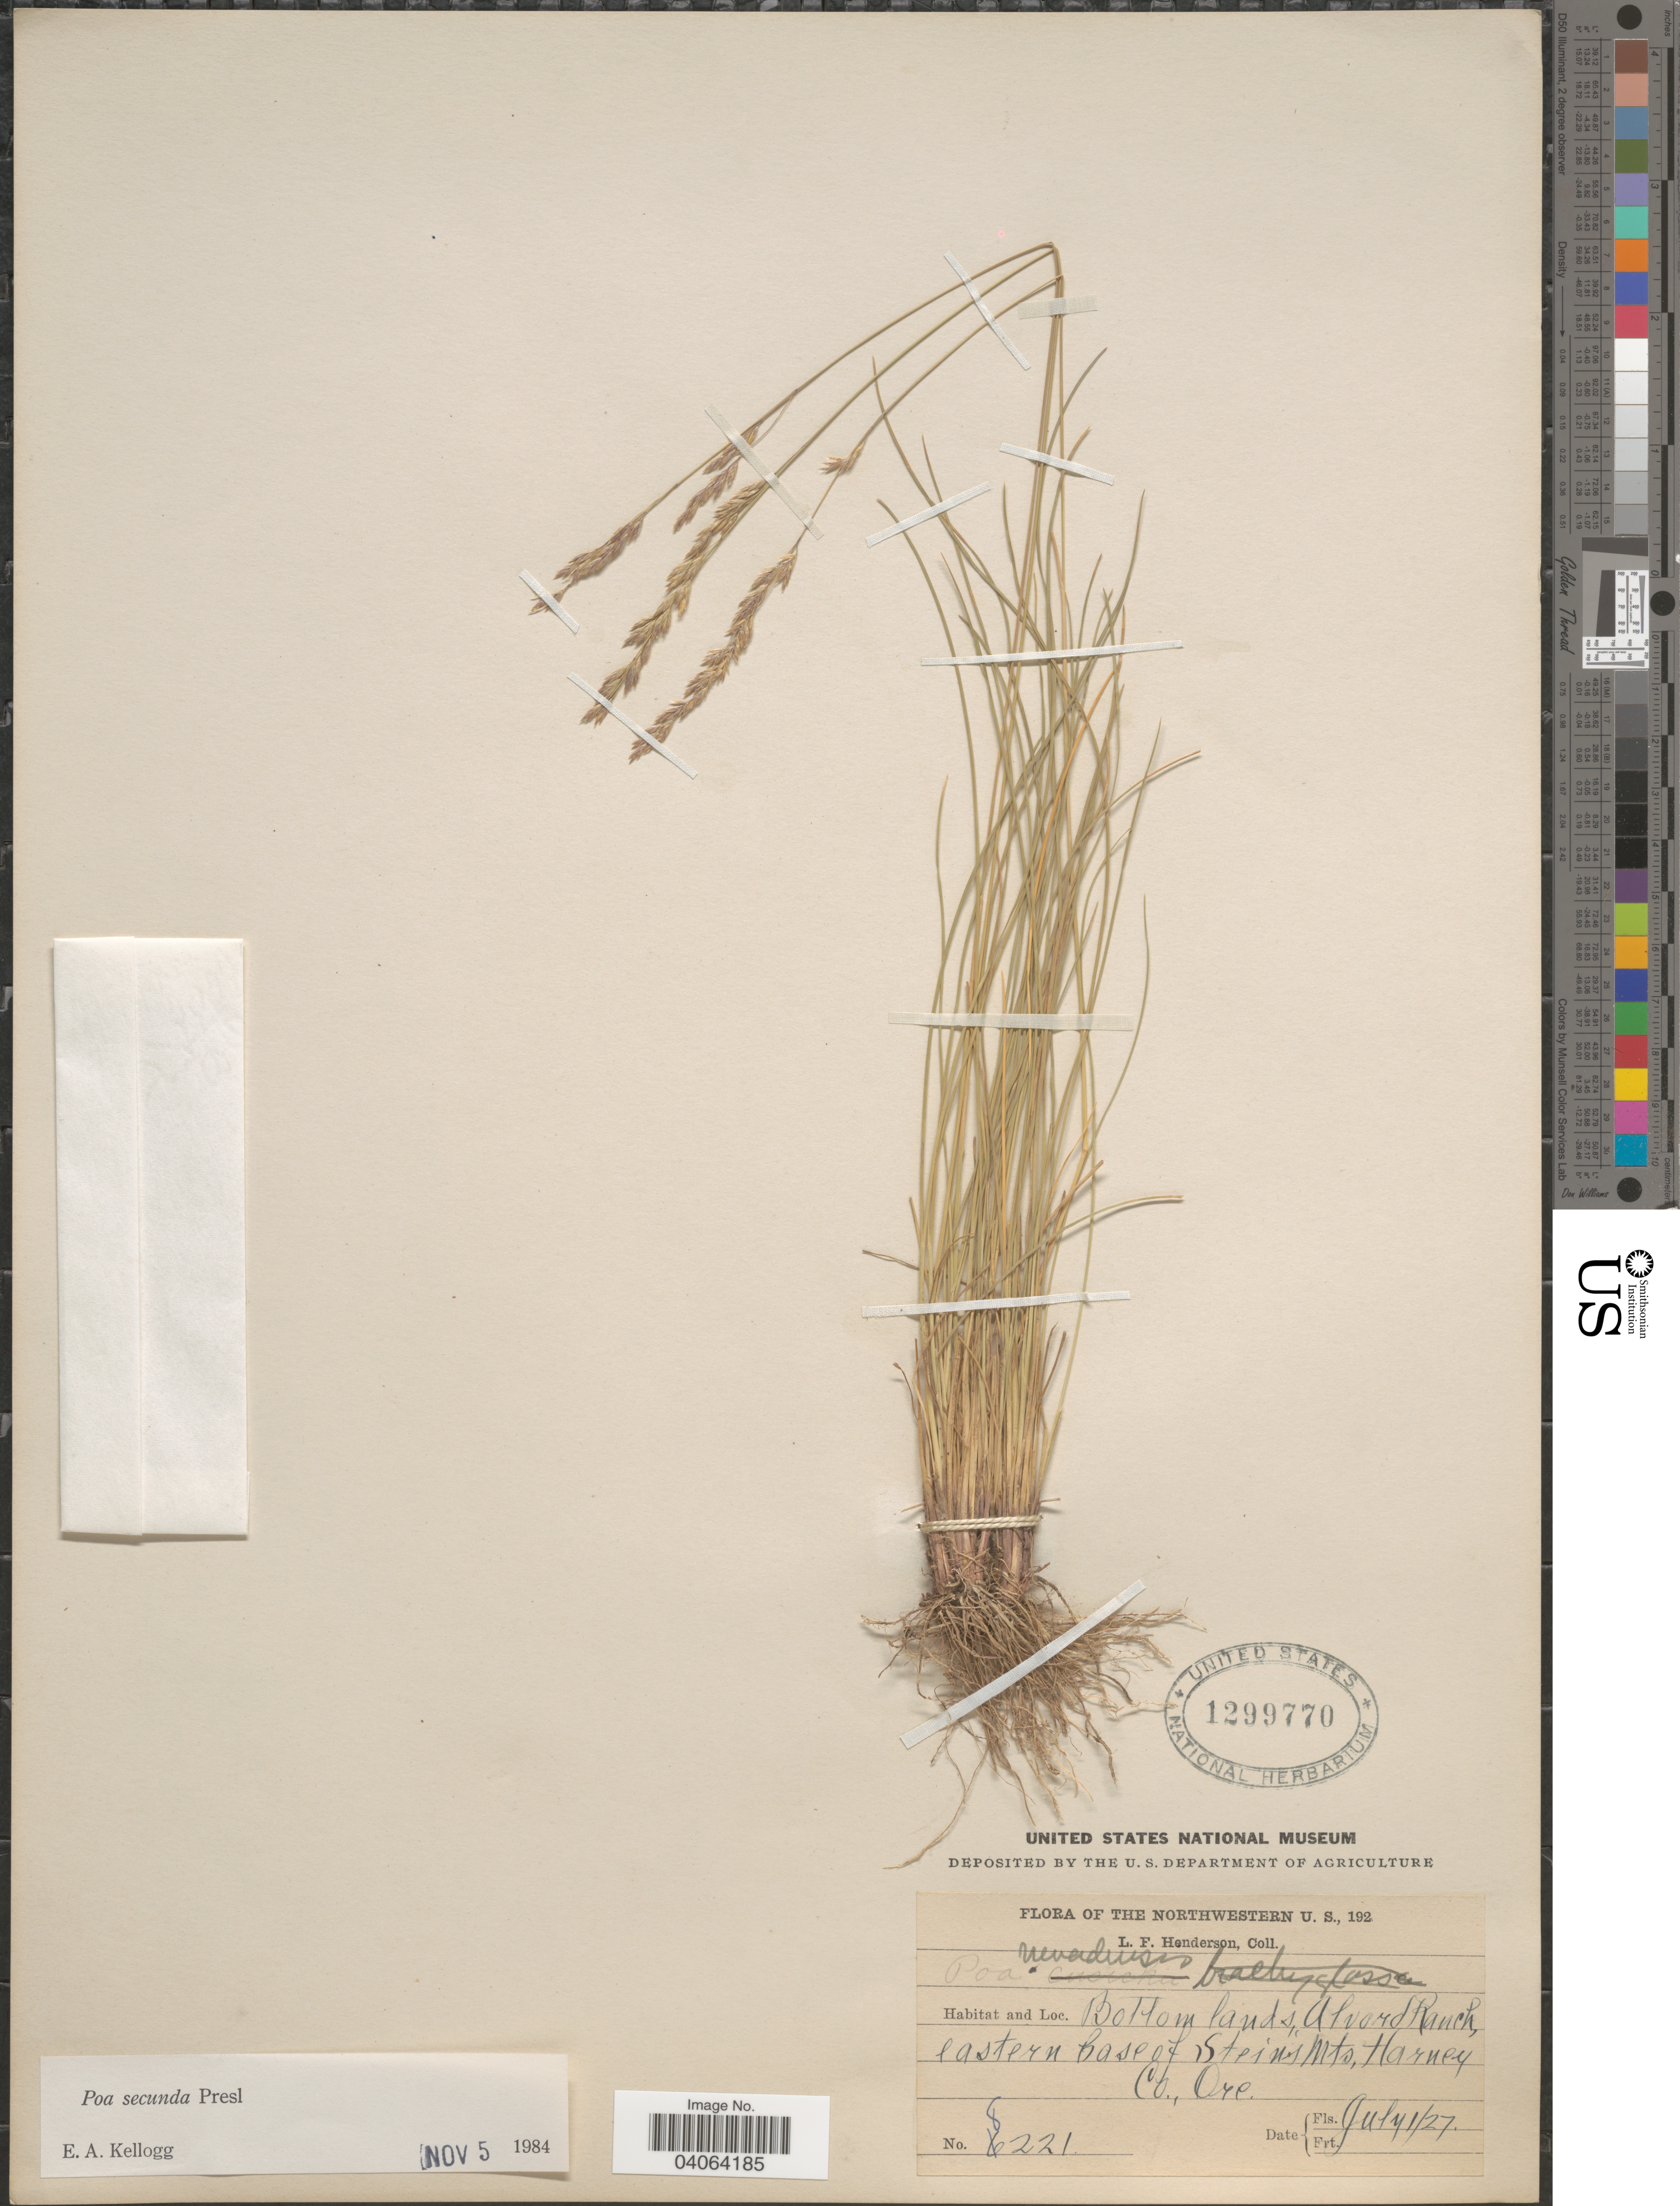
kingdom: Plantae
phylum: Tracheophyta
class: Liliopsida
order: Poales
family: Poaceae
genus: Poa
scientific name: Poa secunda subsp. juncifolia var. nevadensis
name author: (Vasey ex Scribn.) Soreng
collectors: L. Henderson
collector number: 8221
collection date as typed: Transcribed d/m/y: 1/7/27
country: United States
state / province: Oregon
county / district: Harney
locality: The Northwestern U. S. Bottom lands, Alvord Ranch, eastern base of Steins Mts, Harney Co.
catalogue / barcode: US 1299770